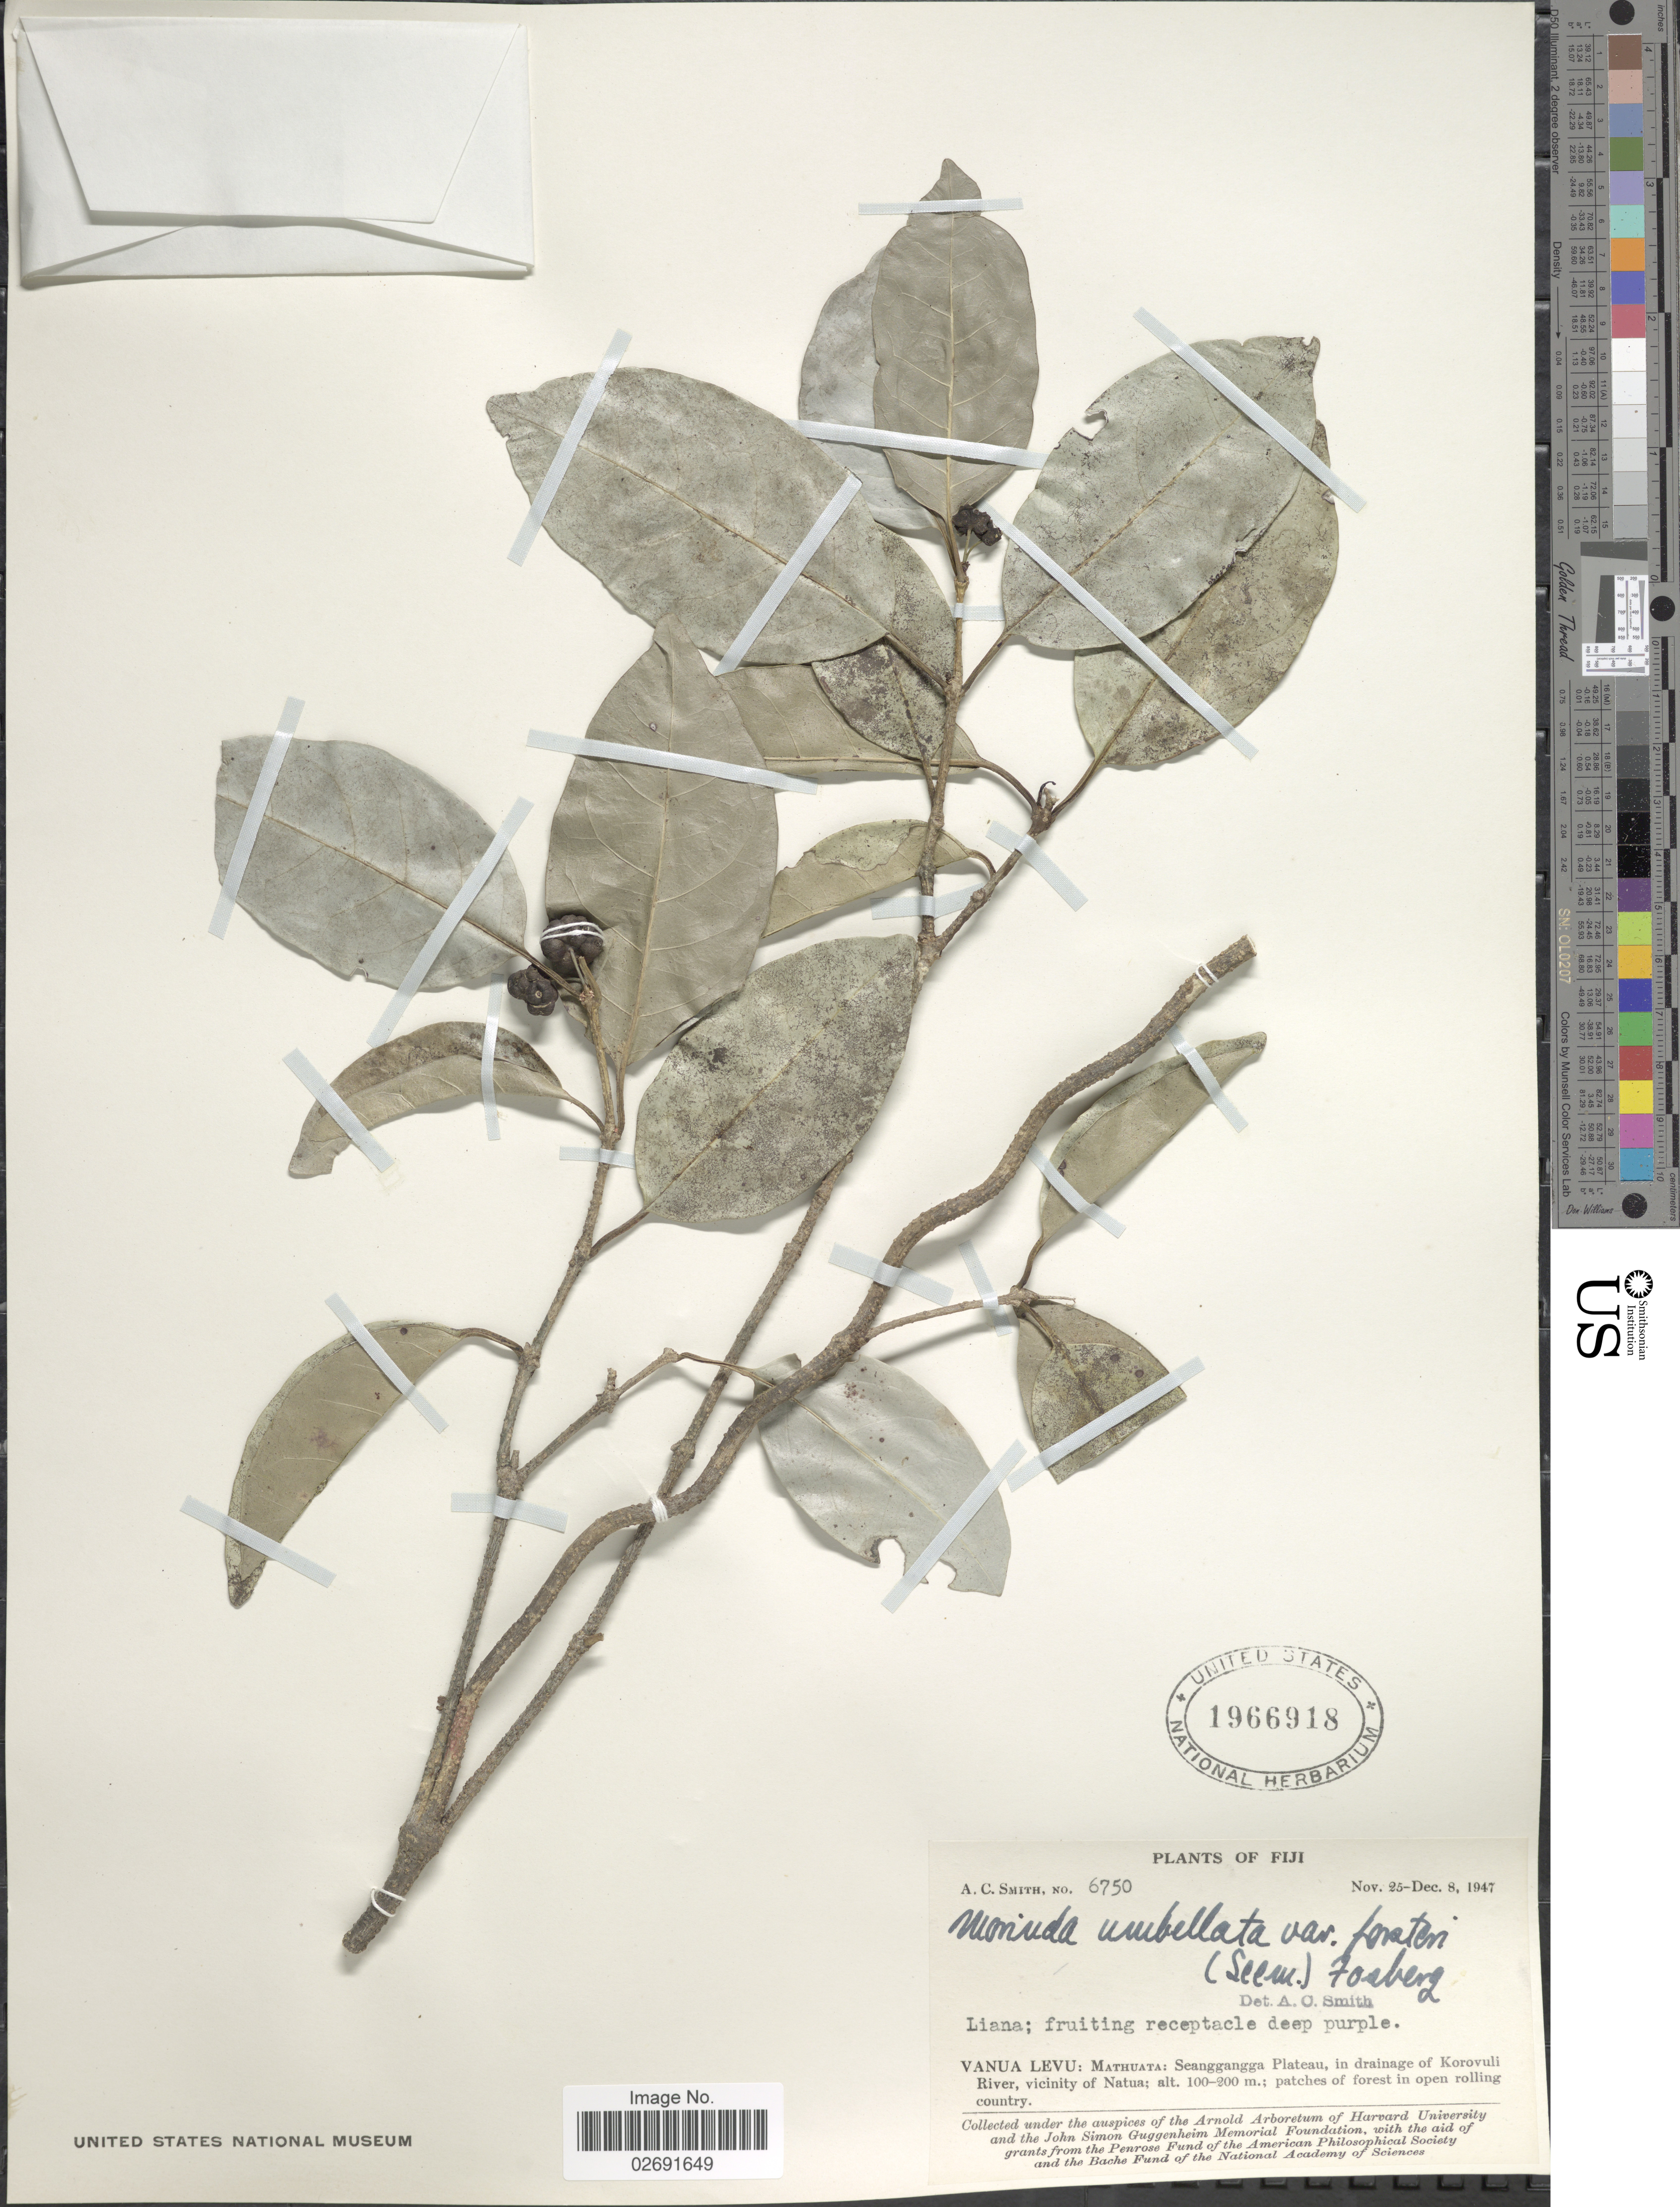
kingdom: Plantae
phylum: Tracheophyta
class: Magnoliopsida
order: Gentianales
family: Rubiaceae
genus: Gynochthodes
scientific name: Gynochthodes myrtifolia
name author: (A. Gray) Razafim. & B. Bremer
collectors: A. C. Smith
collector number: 6750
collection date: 1947-11-25/1947-12-08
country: Fiji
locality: Vanua Levu: Mathuata: Seanggangga Plateau, in drainage of Korovuli River, vicinity of Natua.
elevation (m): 100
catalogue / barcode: US 1966918